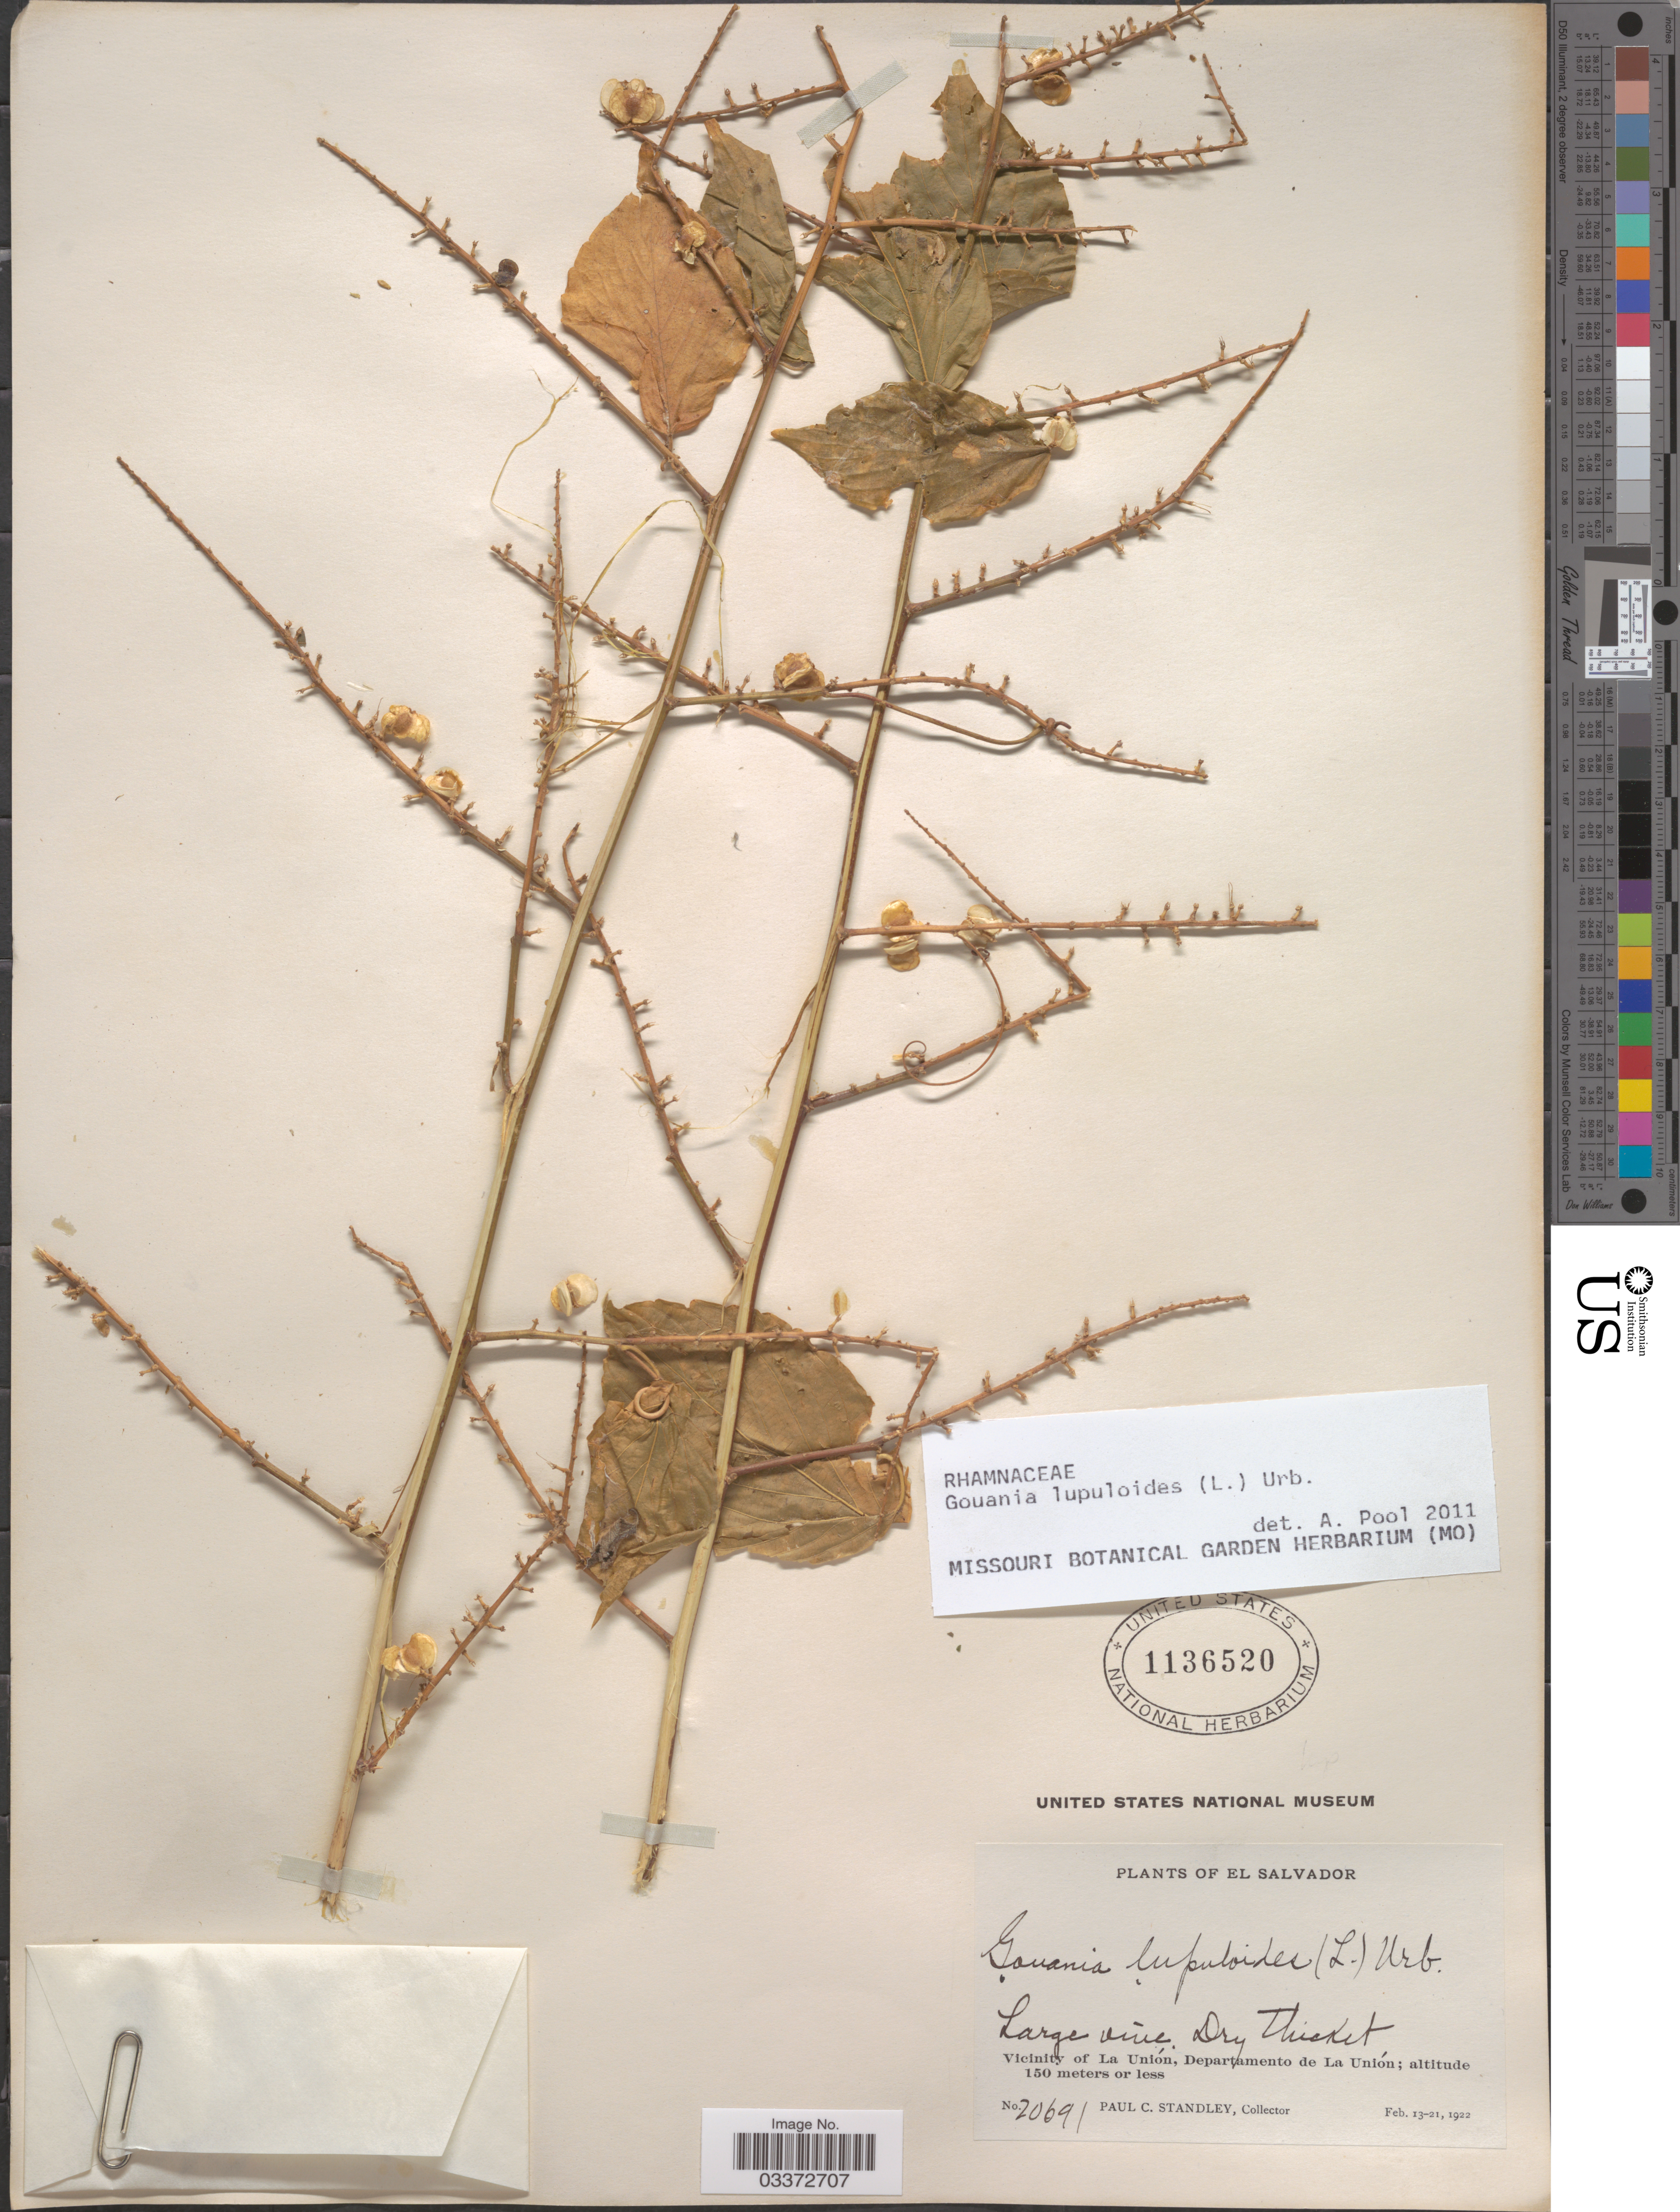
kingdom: Plantae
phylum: Tracheophyta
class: Magnoliopsida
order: Rosales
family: Rhamnaceae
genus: Gouania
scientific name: Gouania lupuloides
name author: (L.) Urb.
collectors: P. C. Standley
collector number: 20691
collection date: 1922-02-13/1922-02-21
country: El Salvador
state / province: La Union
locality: Vicinity of La Unión, Departamento de La Unión.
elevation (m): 150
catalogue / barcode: US 1136520